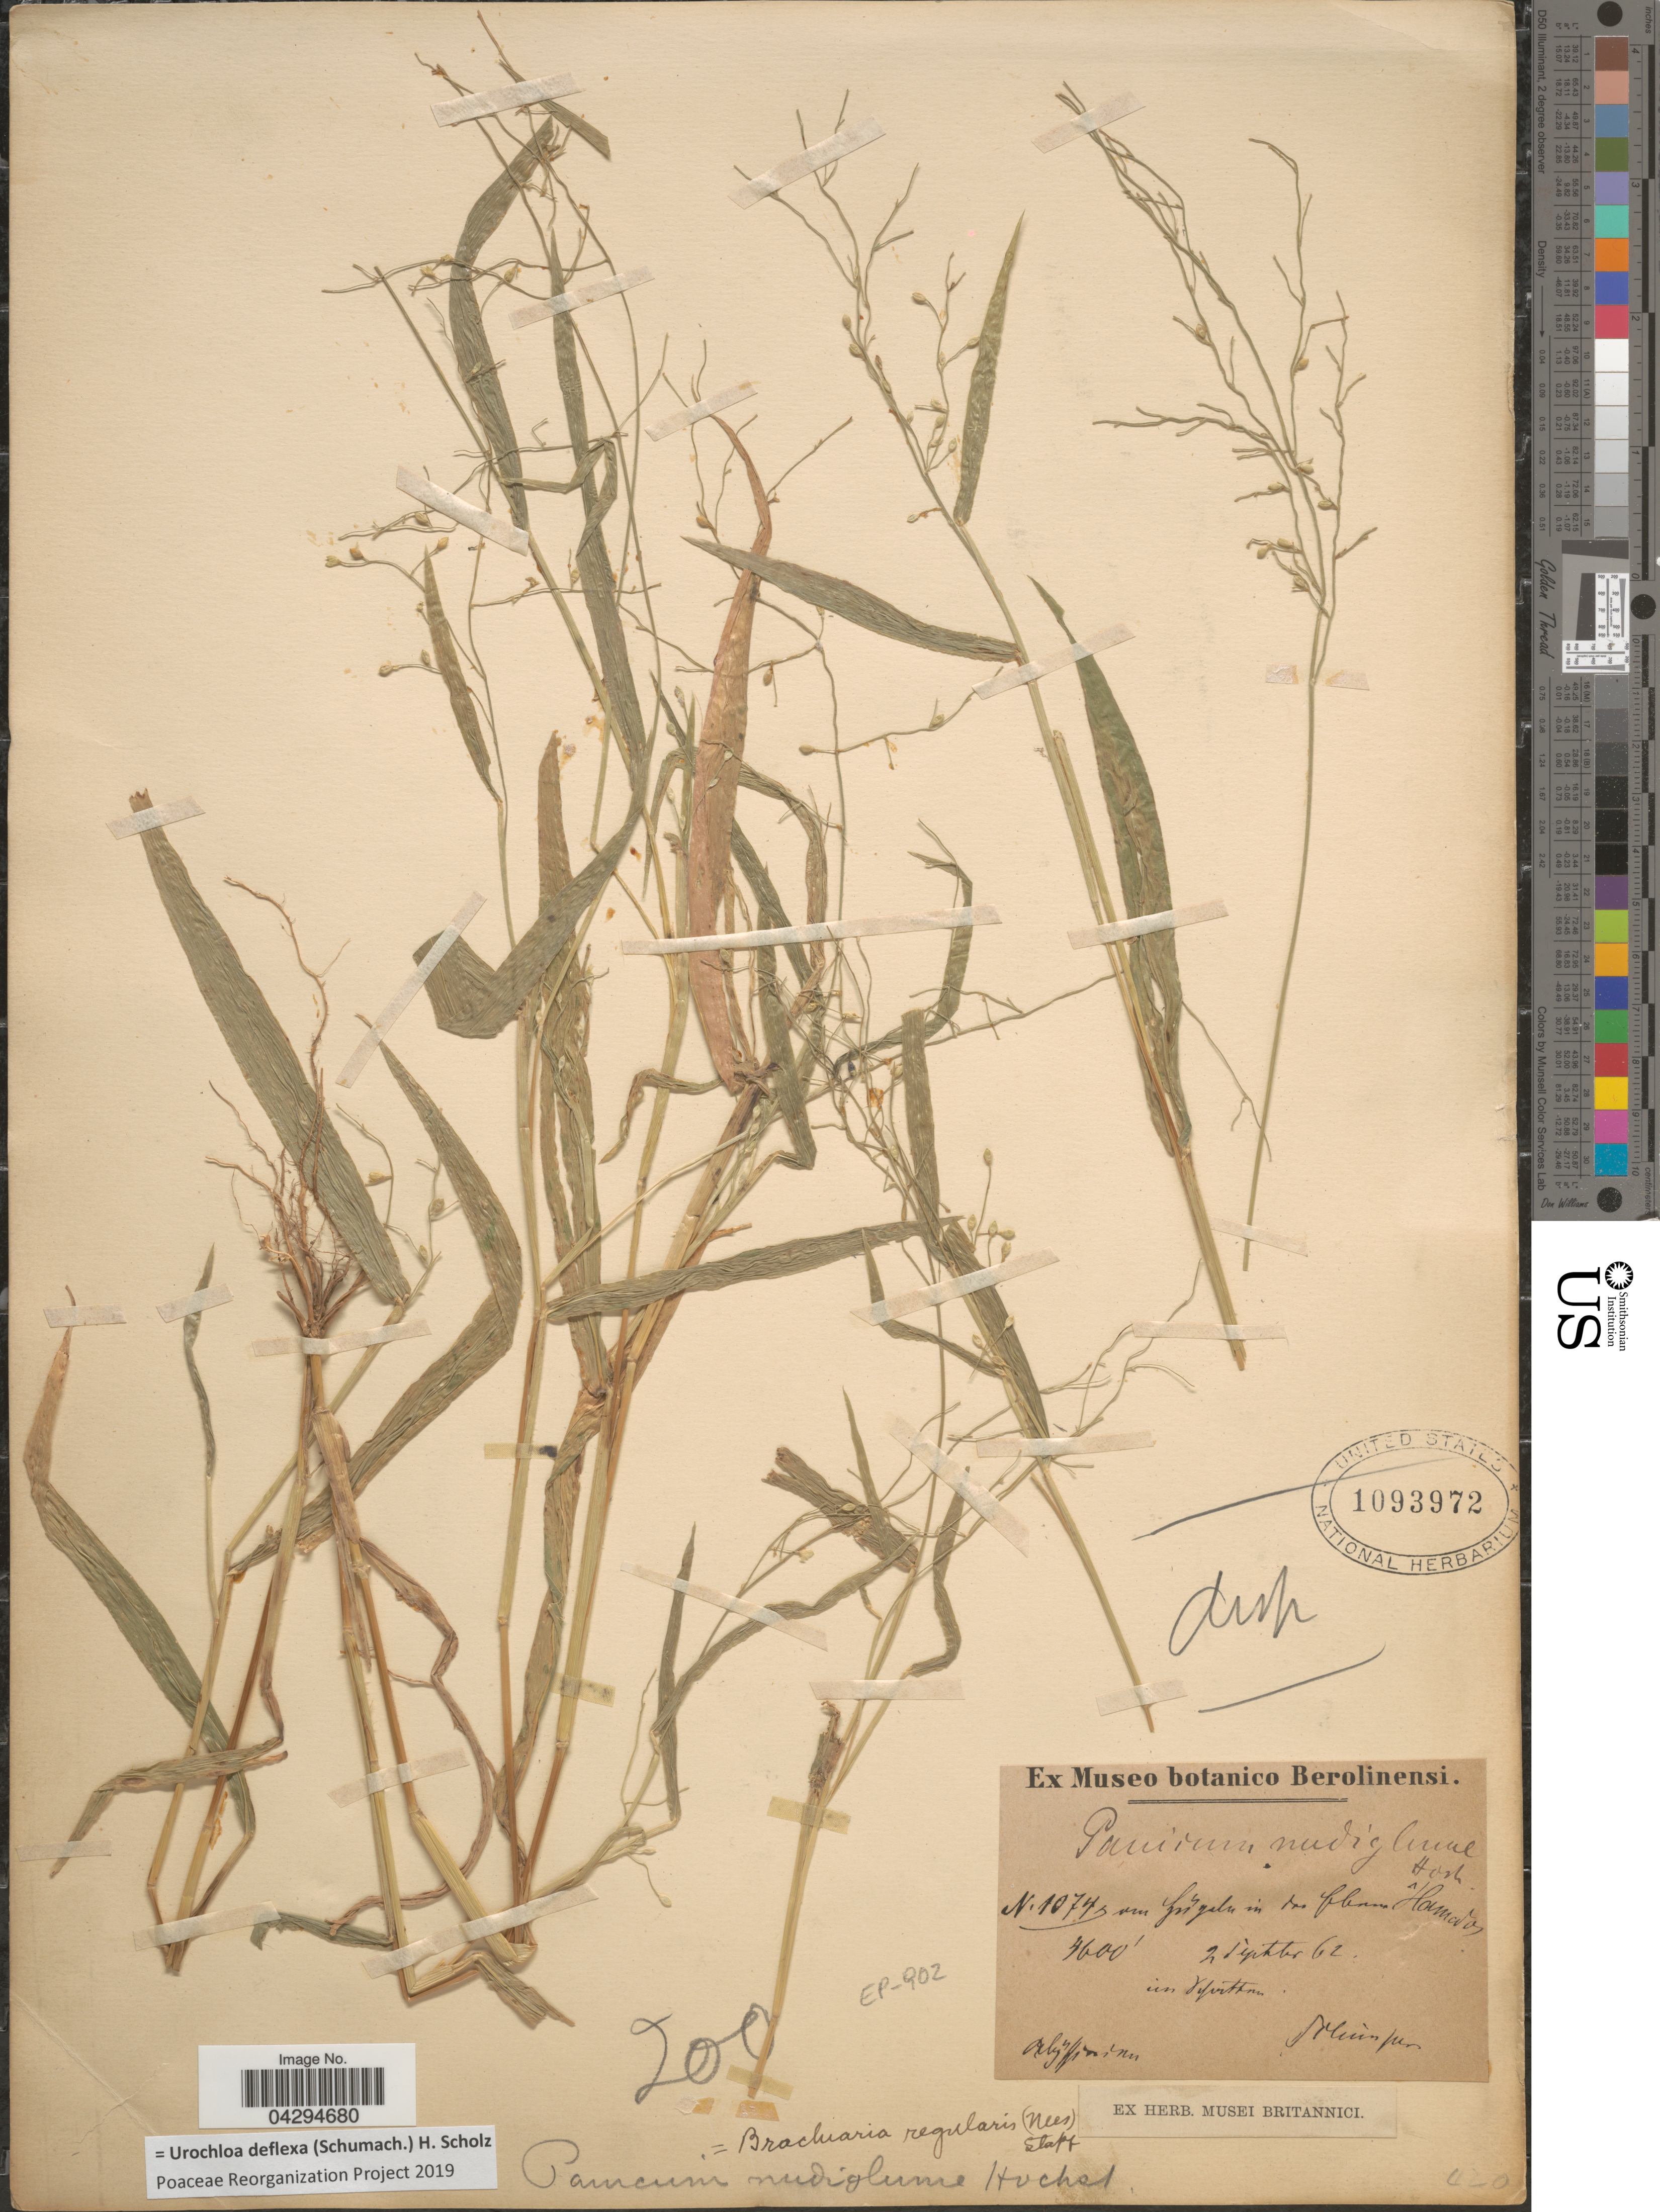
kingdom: Plantae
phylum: Tracheophyta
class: Liliopsida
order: Poales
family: Poaceae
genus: Urochloa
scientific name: Urochloa deflexa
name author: (Schumach.) H. Scholz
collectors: -. Schimper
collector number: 1074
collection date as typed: Transcribed d/m/y: 2/9/62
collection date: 1862-09-02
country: Ethiopia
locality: Abyssinia. [illegible text]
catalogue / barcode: US 1093972